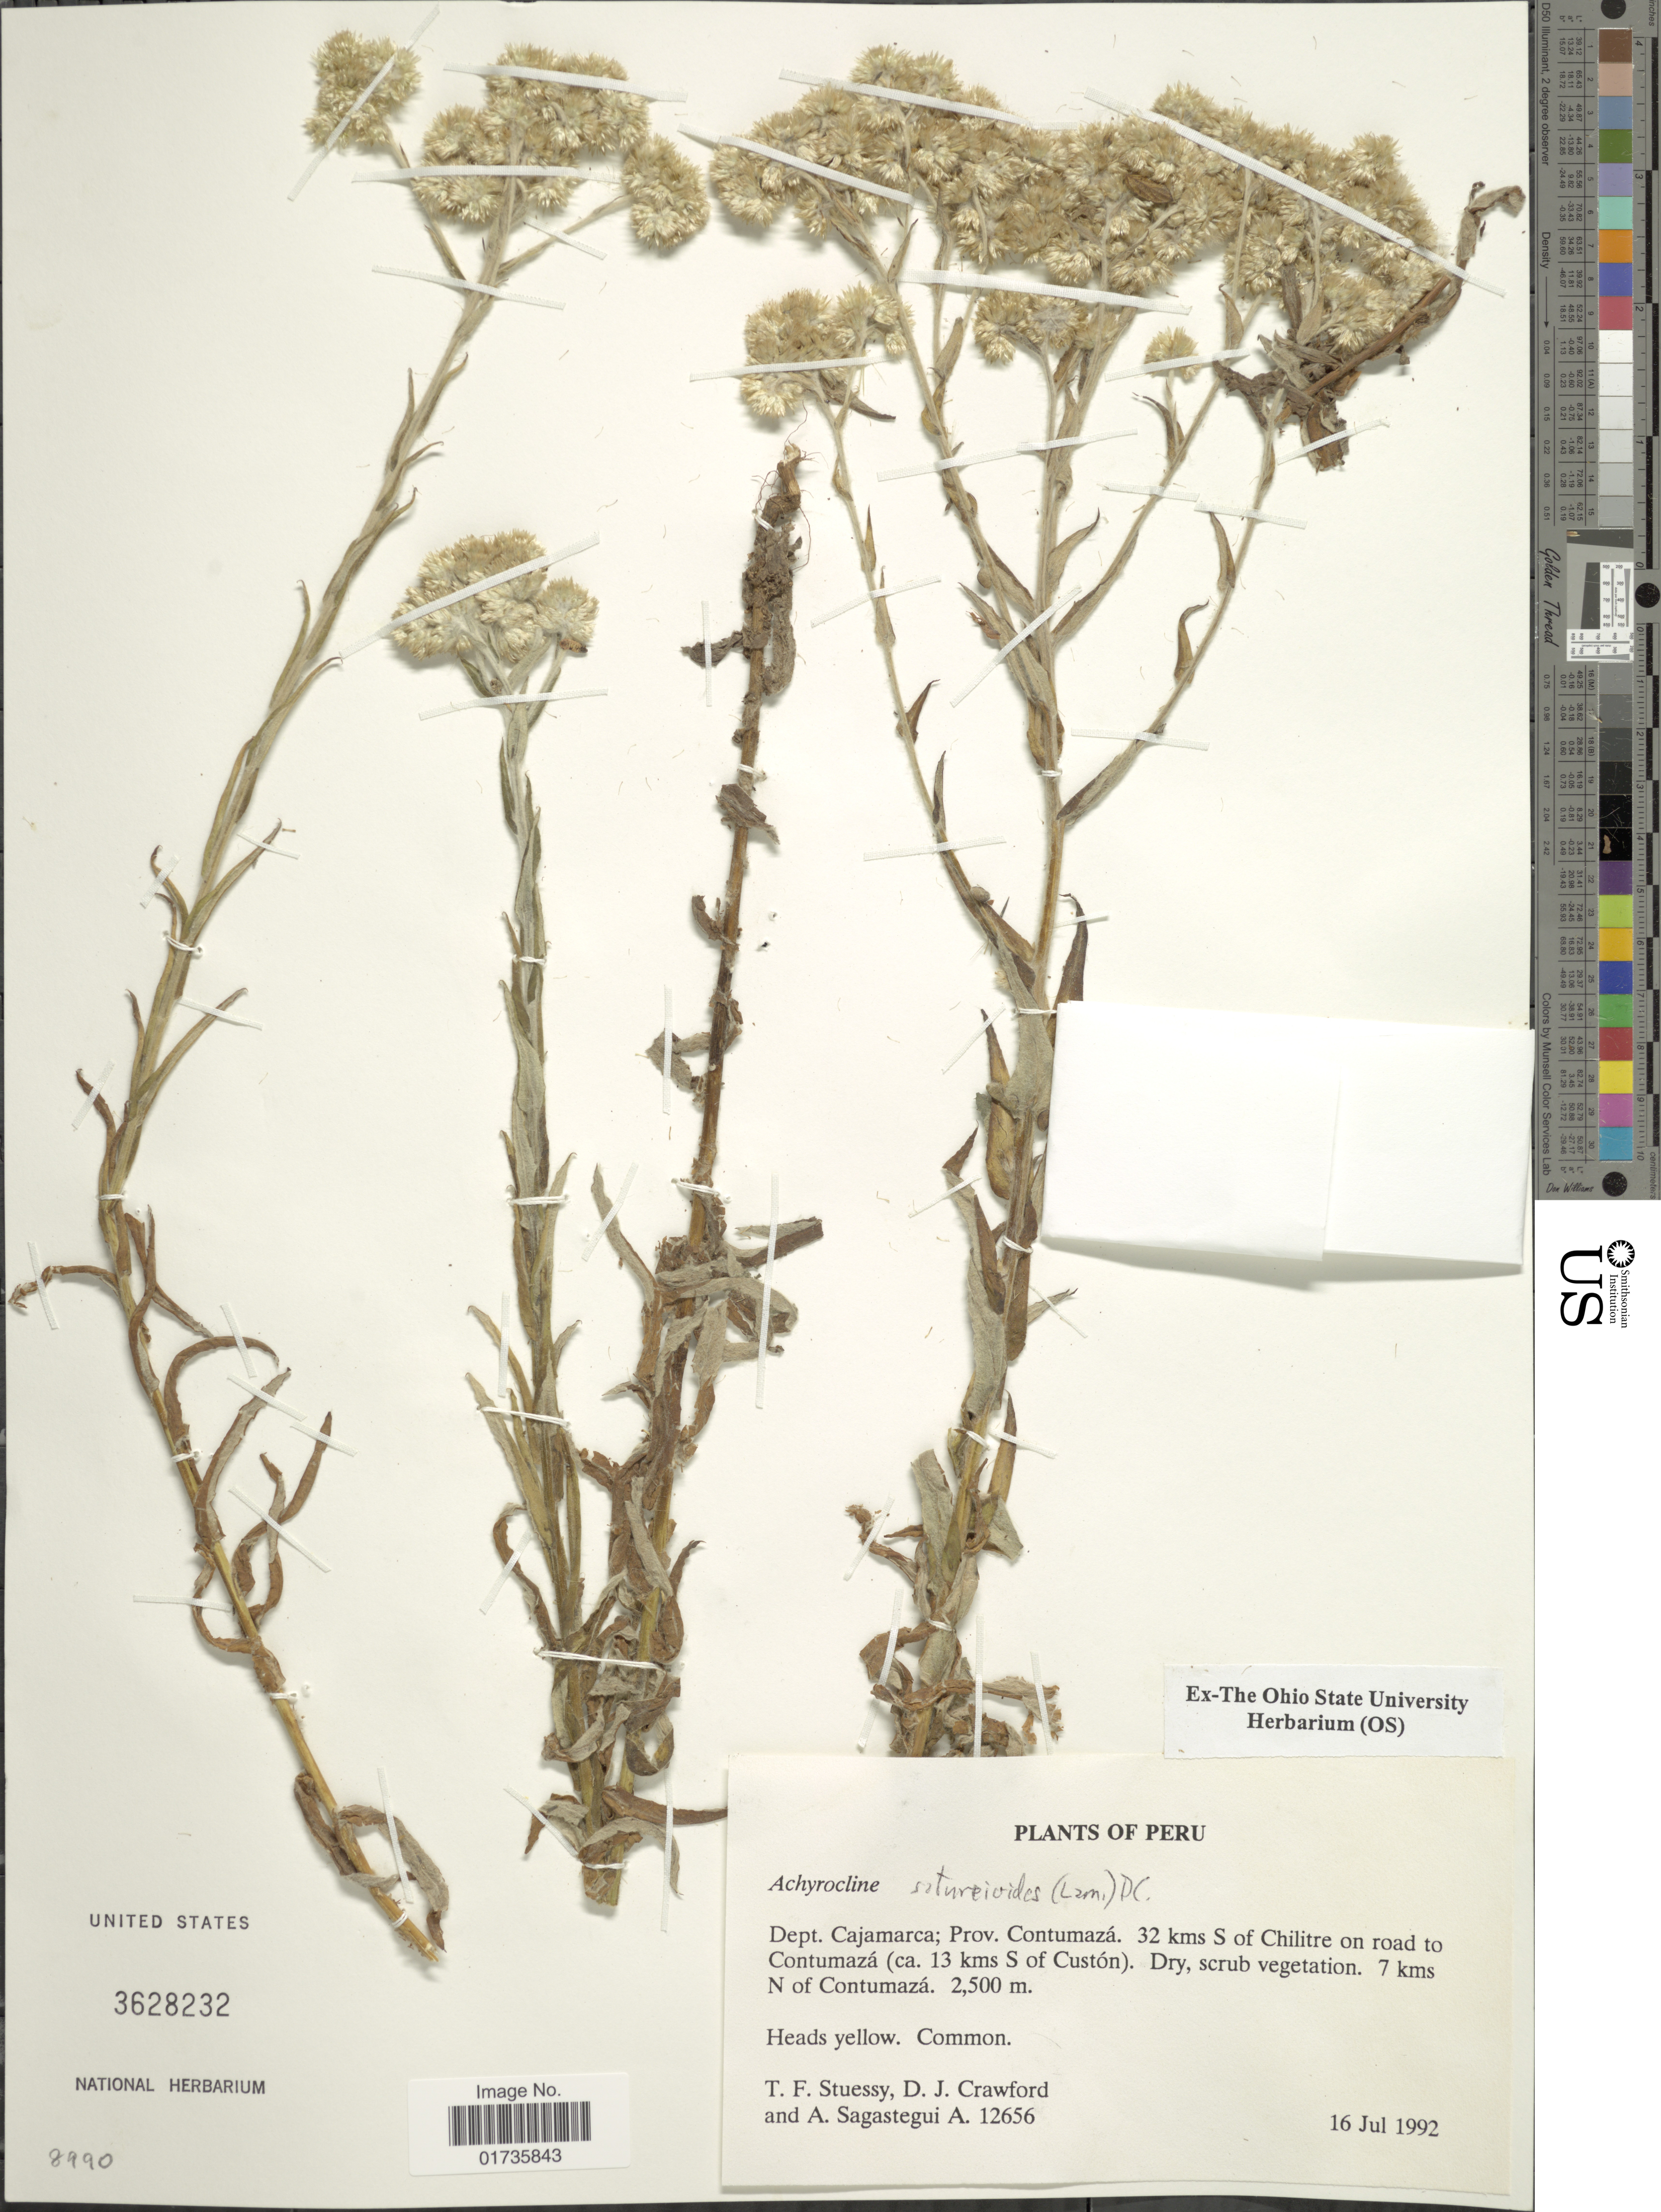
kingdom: Plantae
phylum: Tracheophyta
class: Magnoliopsida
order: Asterales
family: Asteraceae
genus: Achyrocline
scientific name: Achyrocline satureioides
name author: (Lam.) DC.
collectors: T. Stuessy, D. Crawford & A. Sagástegui A.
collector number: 12656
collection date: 1992-07-16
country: Peru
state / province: Cajamarca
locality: Dept. Cajamarca; Prov. Contumazá. 32 kms S of Chilitre on road to Contumazá (ca. 13 kms S of Custón), 7 kms N of Contumazá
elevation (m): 2500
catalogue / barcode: US 3628232